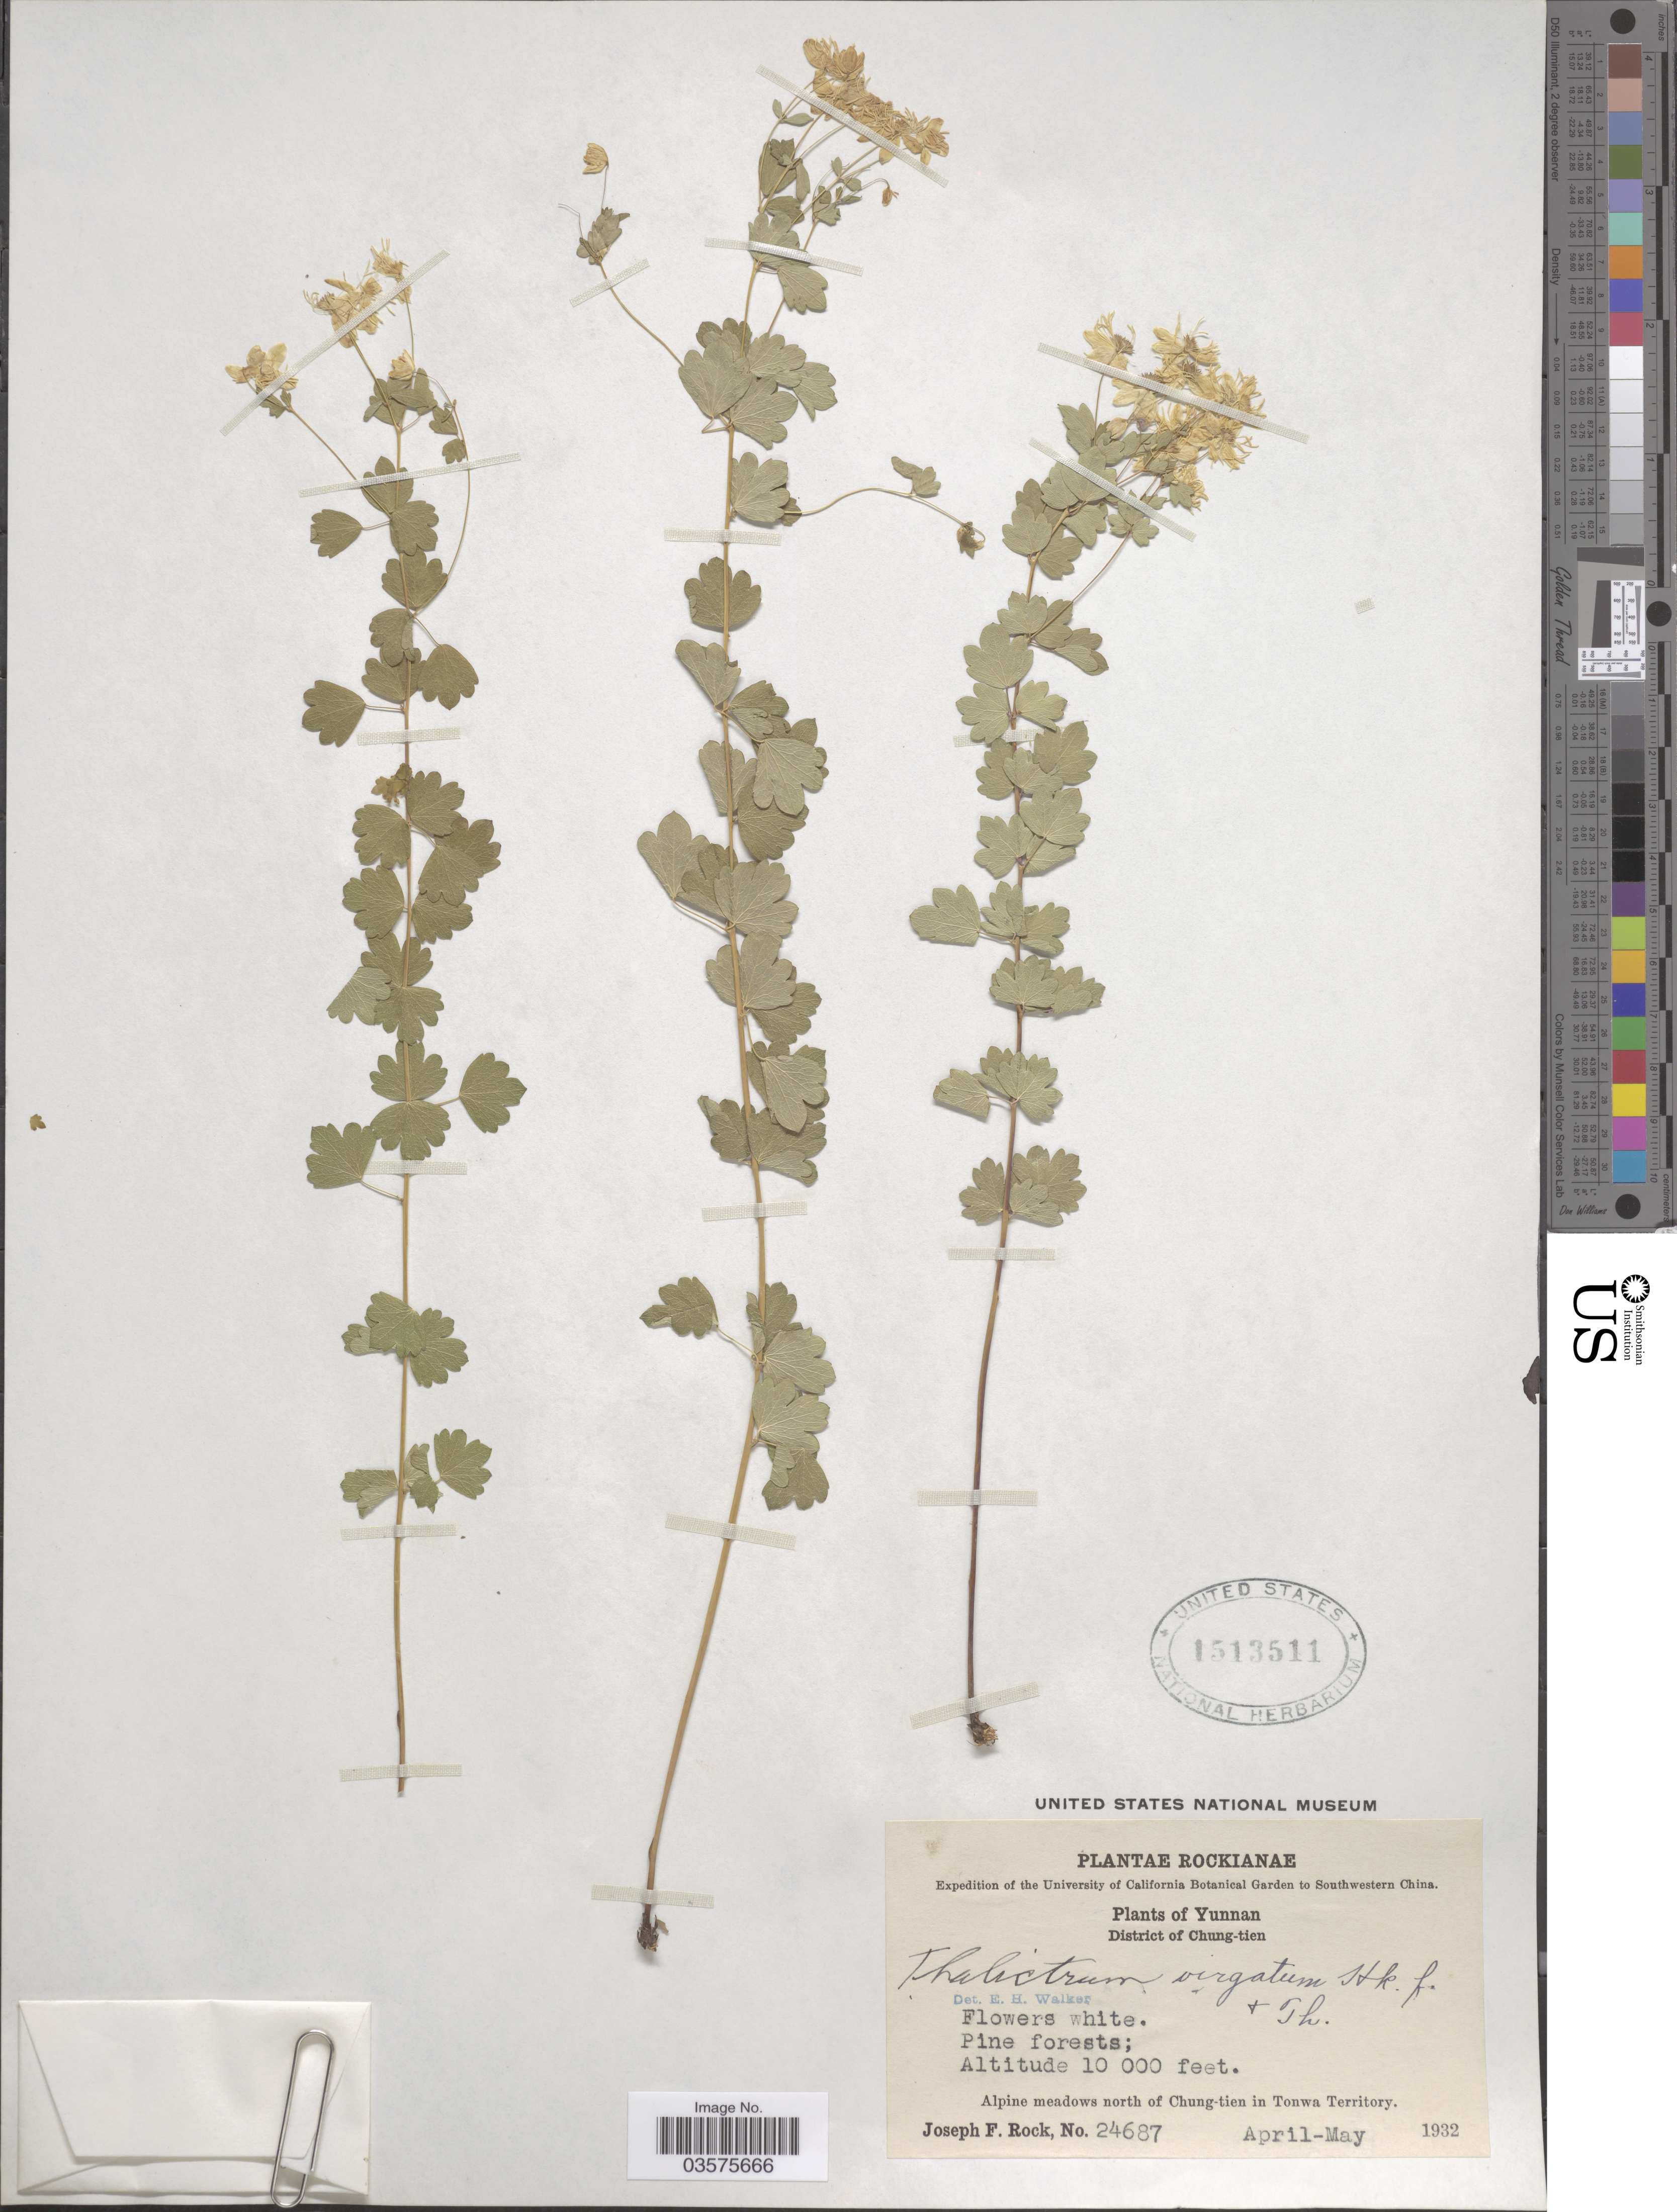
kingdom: Plantae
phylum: Tracheophyta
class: Magnoliopsida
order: Ranunculales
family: Ranunculaceae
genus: Thalictrum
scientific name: Thalictrum virgatum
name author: Hook. f. & Thomson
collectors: J. F. Rock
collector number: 24687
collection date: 1932-04/1932-05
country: China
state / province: Yunnan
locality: District of Chung-tien. Alpine meadows north of Chung-tien in Tonwa Territory.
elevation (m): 3048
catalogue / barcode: US 1513511